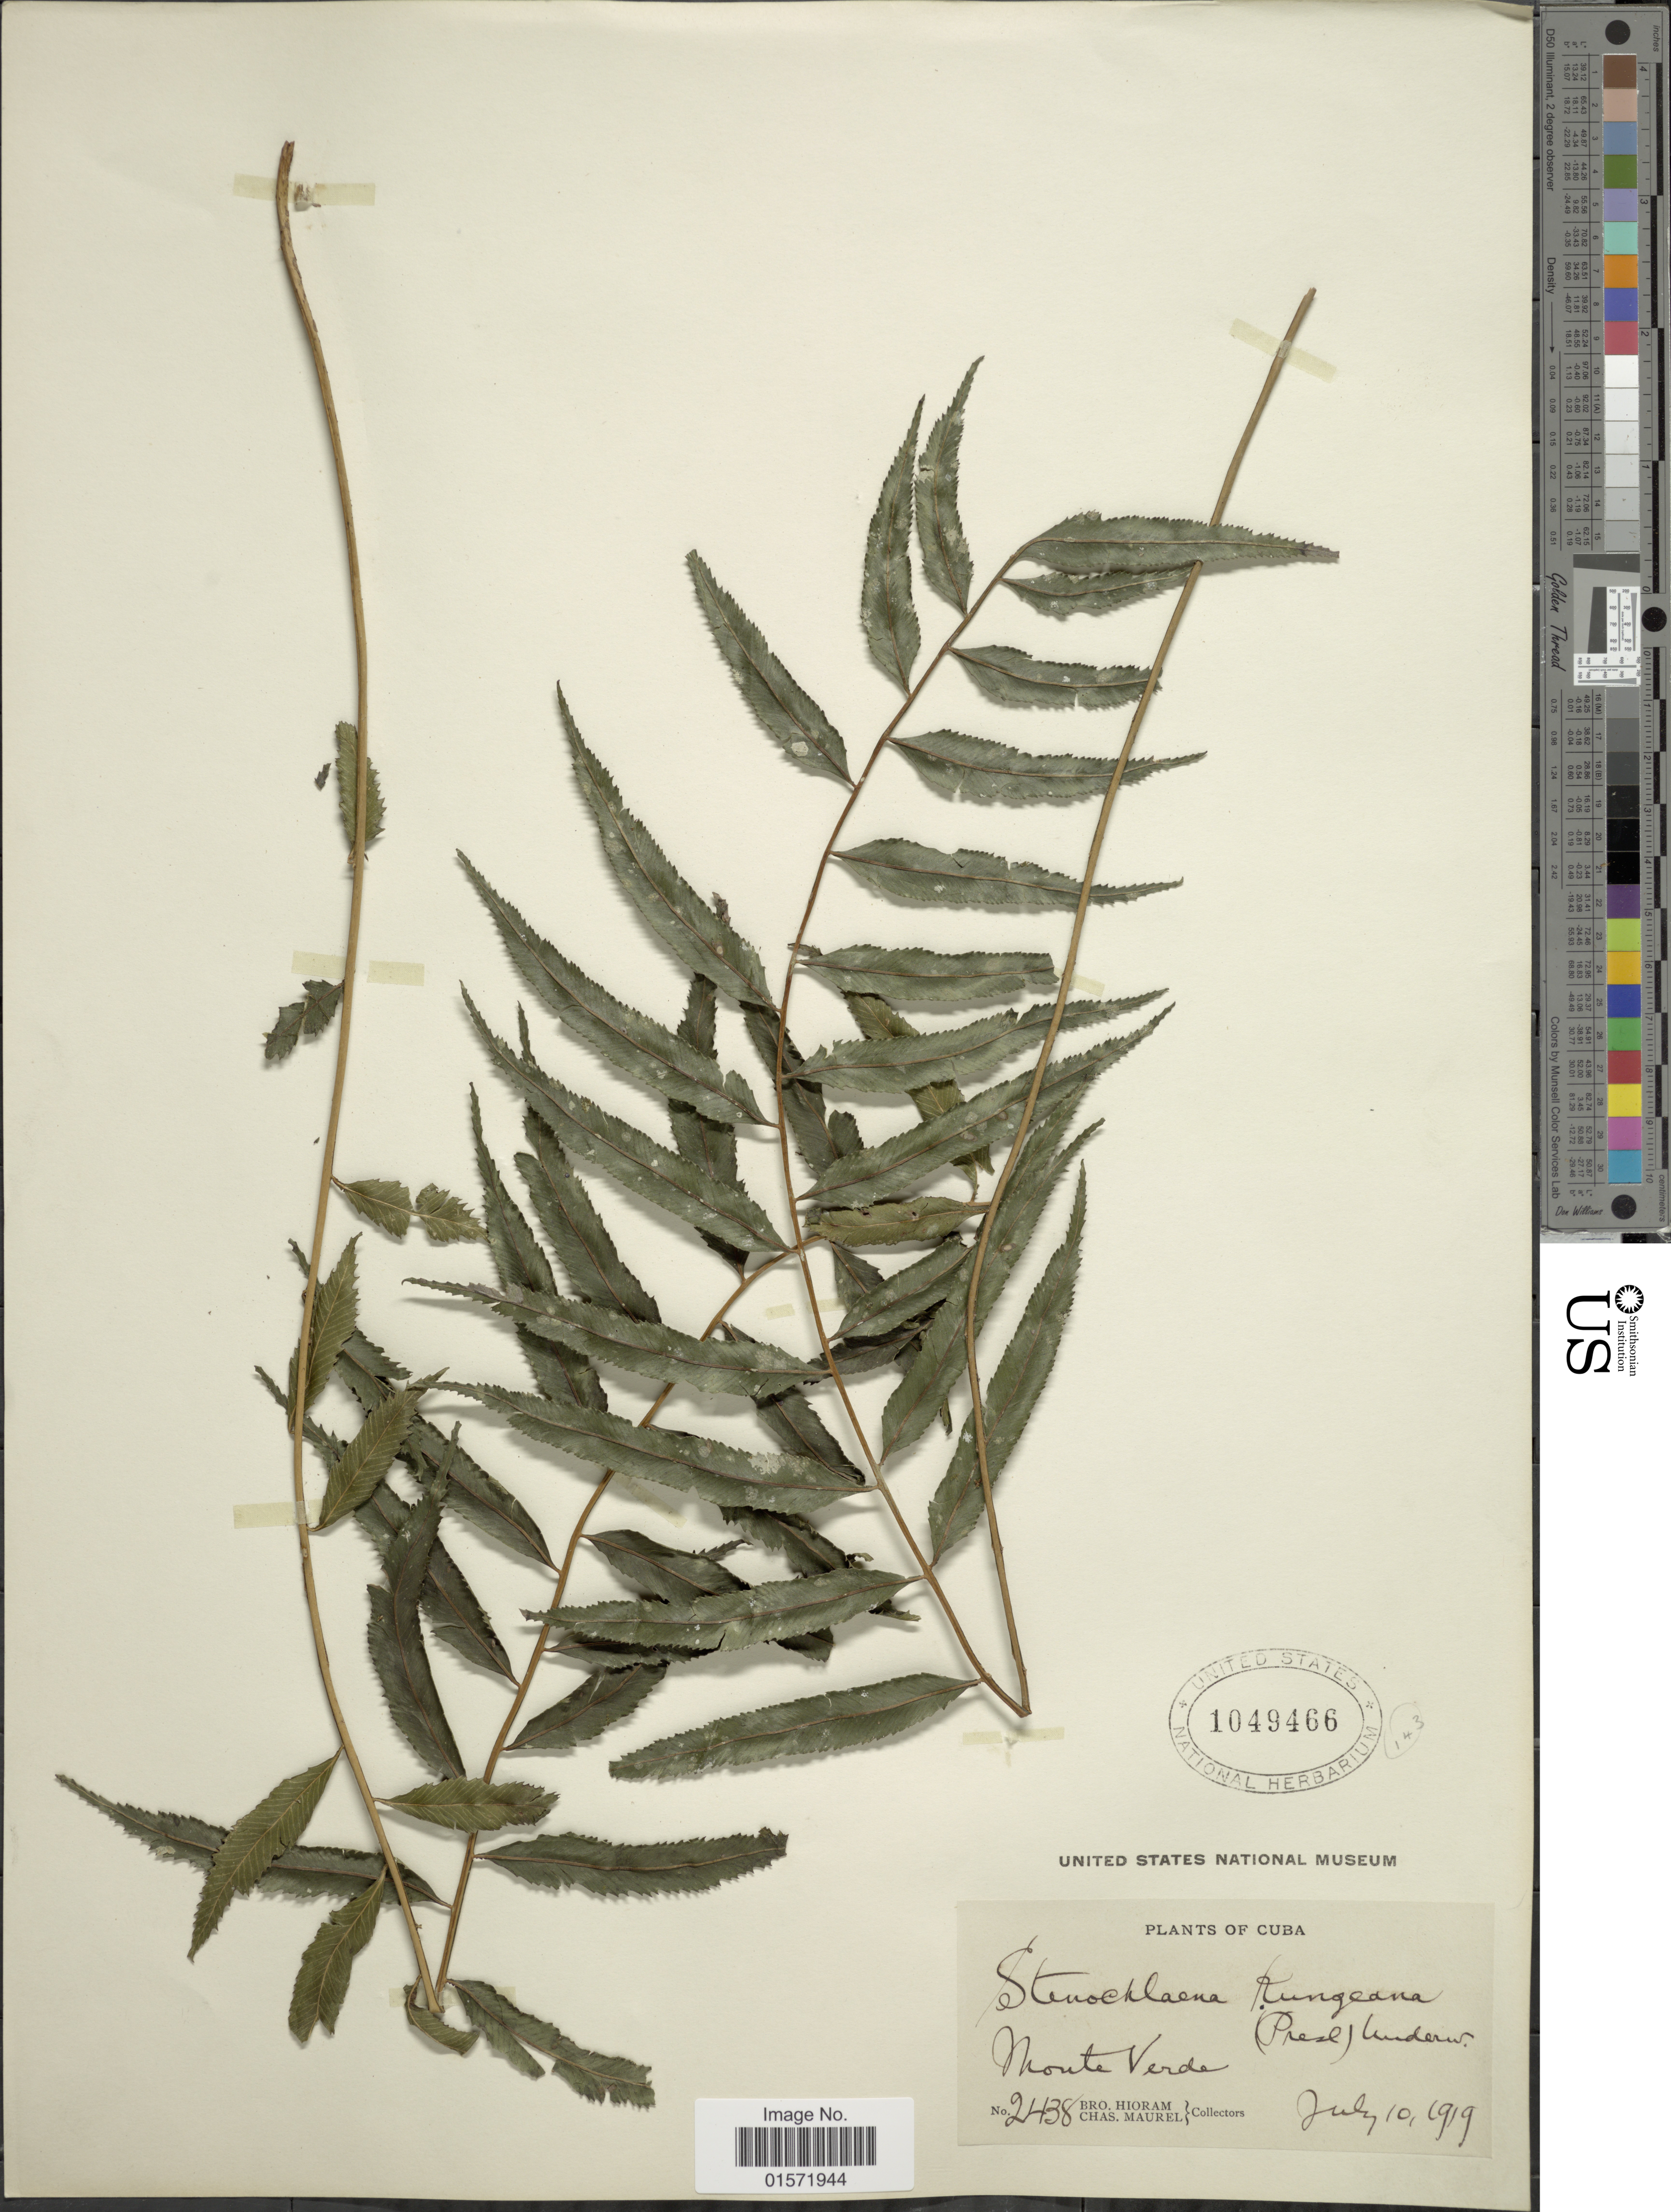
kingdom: Plantae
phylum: Tracheophyta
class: Polypodiopsida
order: Polypodiales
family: Lomariopsidaceae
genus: Lomariopsis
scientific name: Lomariopsis kunzeana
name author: (Underw.) Holttum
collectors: Bro. Hioram & C. Maurel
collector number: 2438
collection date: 1919-07-10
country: Cuba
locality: Monte Verde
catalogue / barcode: US 1049466